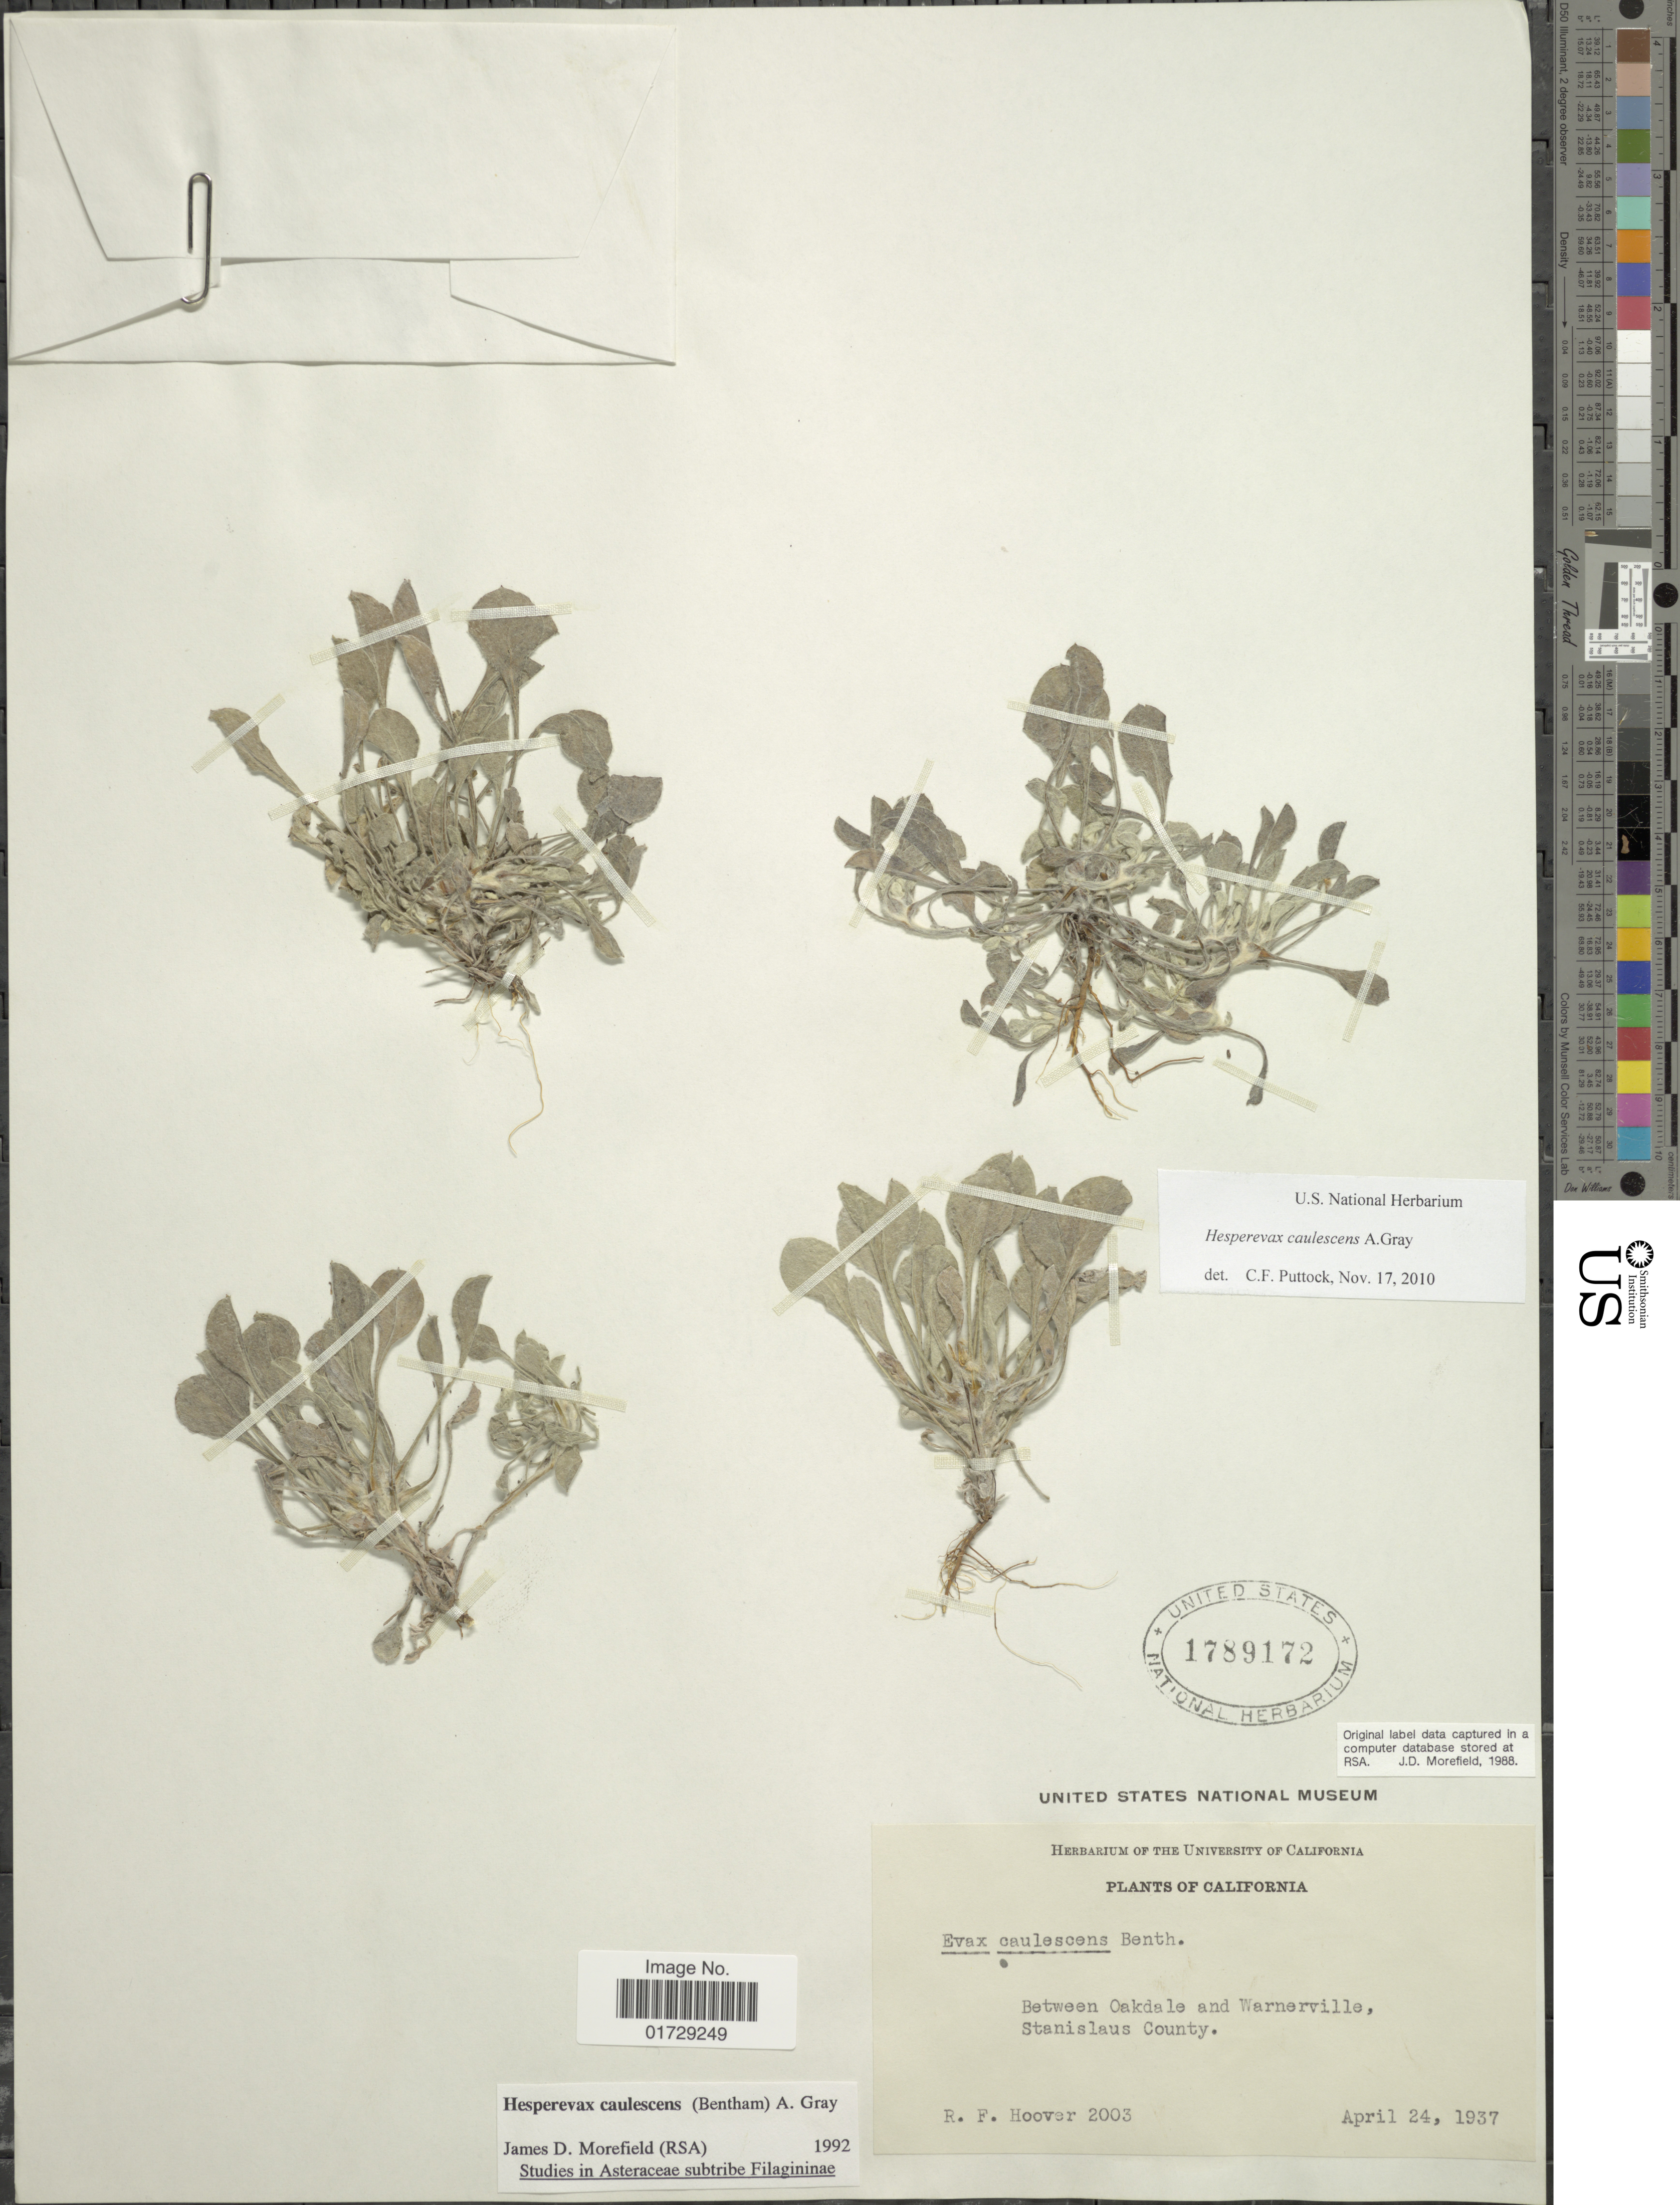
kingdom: Plantae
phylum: Tracheophyta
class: Magnoliopsida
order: Asterales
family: Asteraceae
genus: Hesperevax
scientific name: Hesperevax caulescens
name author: (Benth.) A. Gray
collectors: R. F. Hoover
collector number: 2003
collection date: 1937-04-24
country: United States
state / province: California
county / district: Stanislaus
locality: Between Oakdale and Warnerville, Stanislaus County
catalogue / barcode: US 1789172